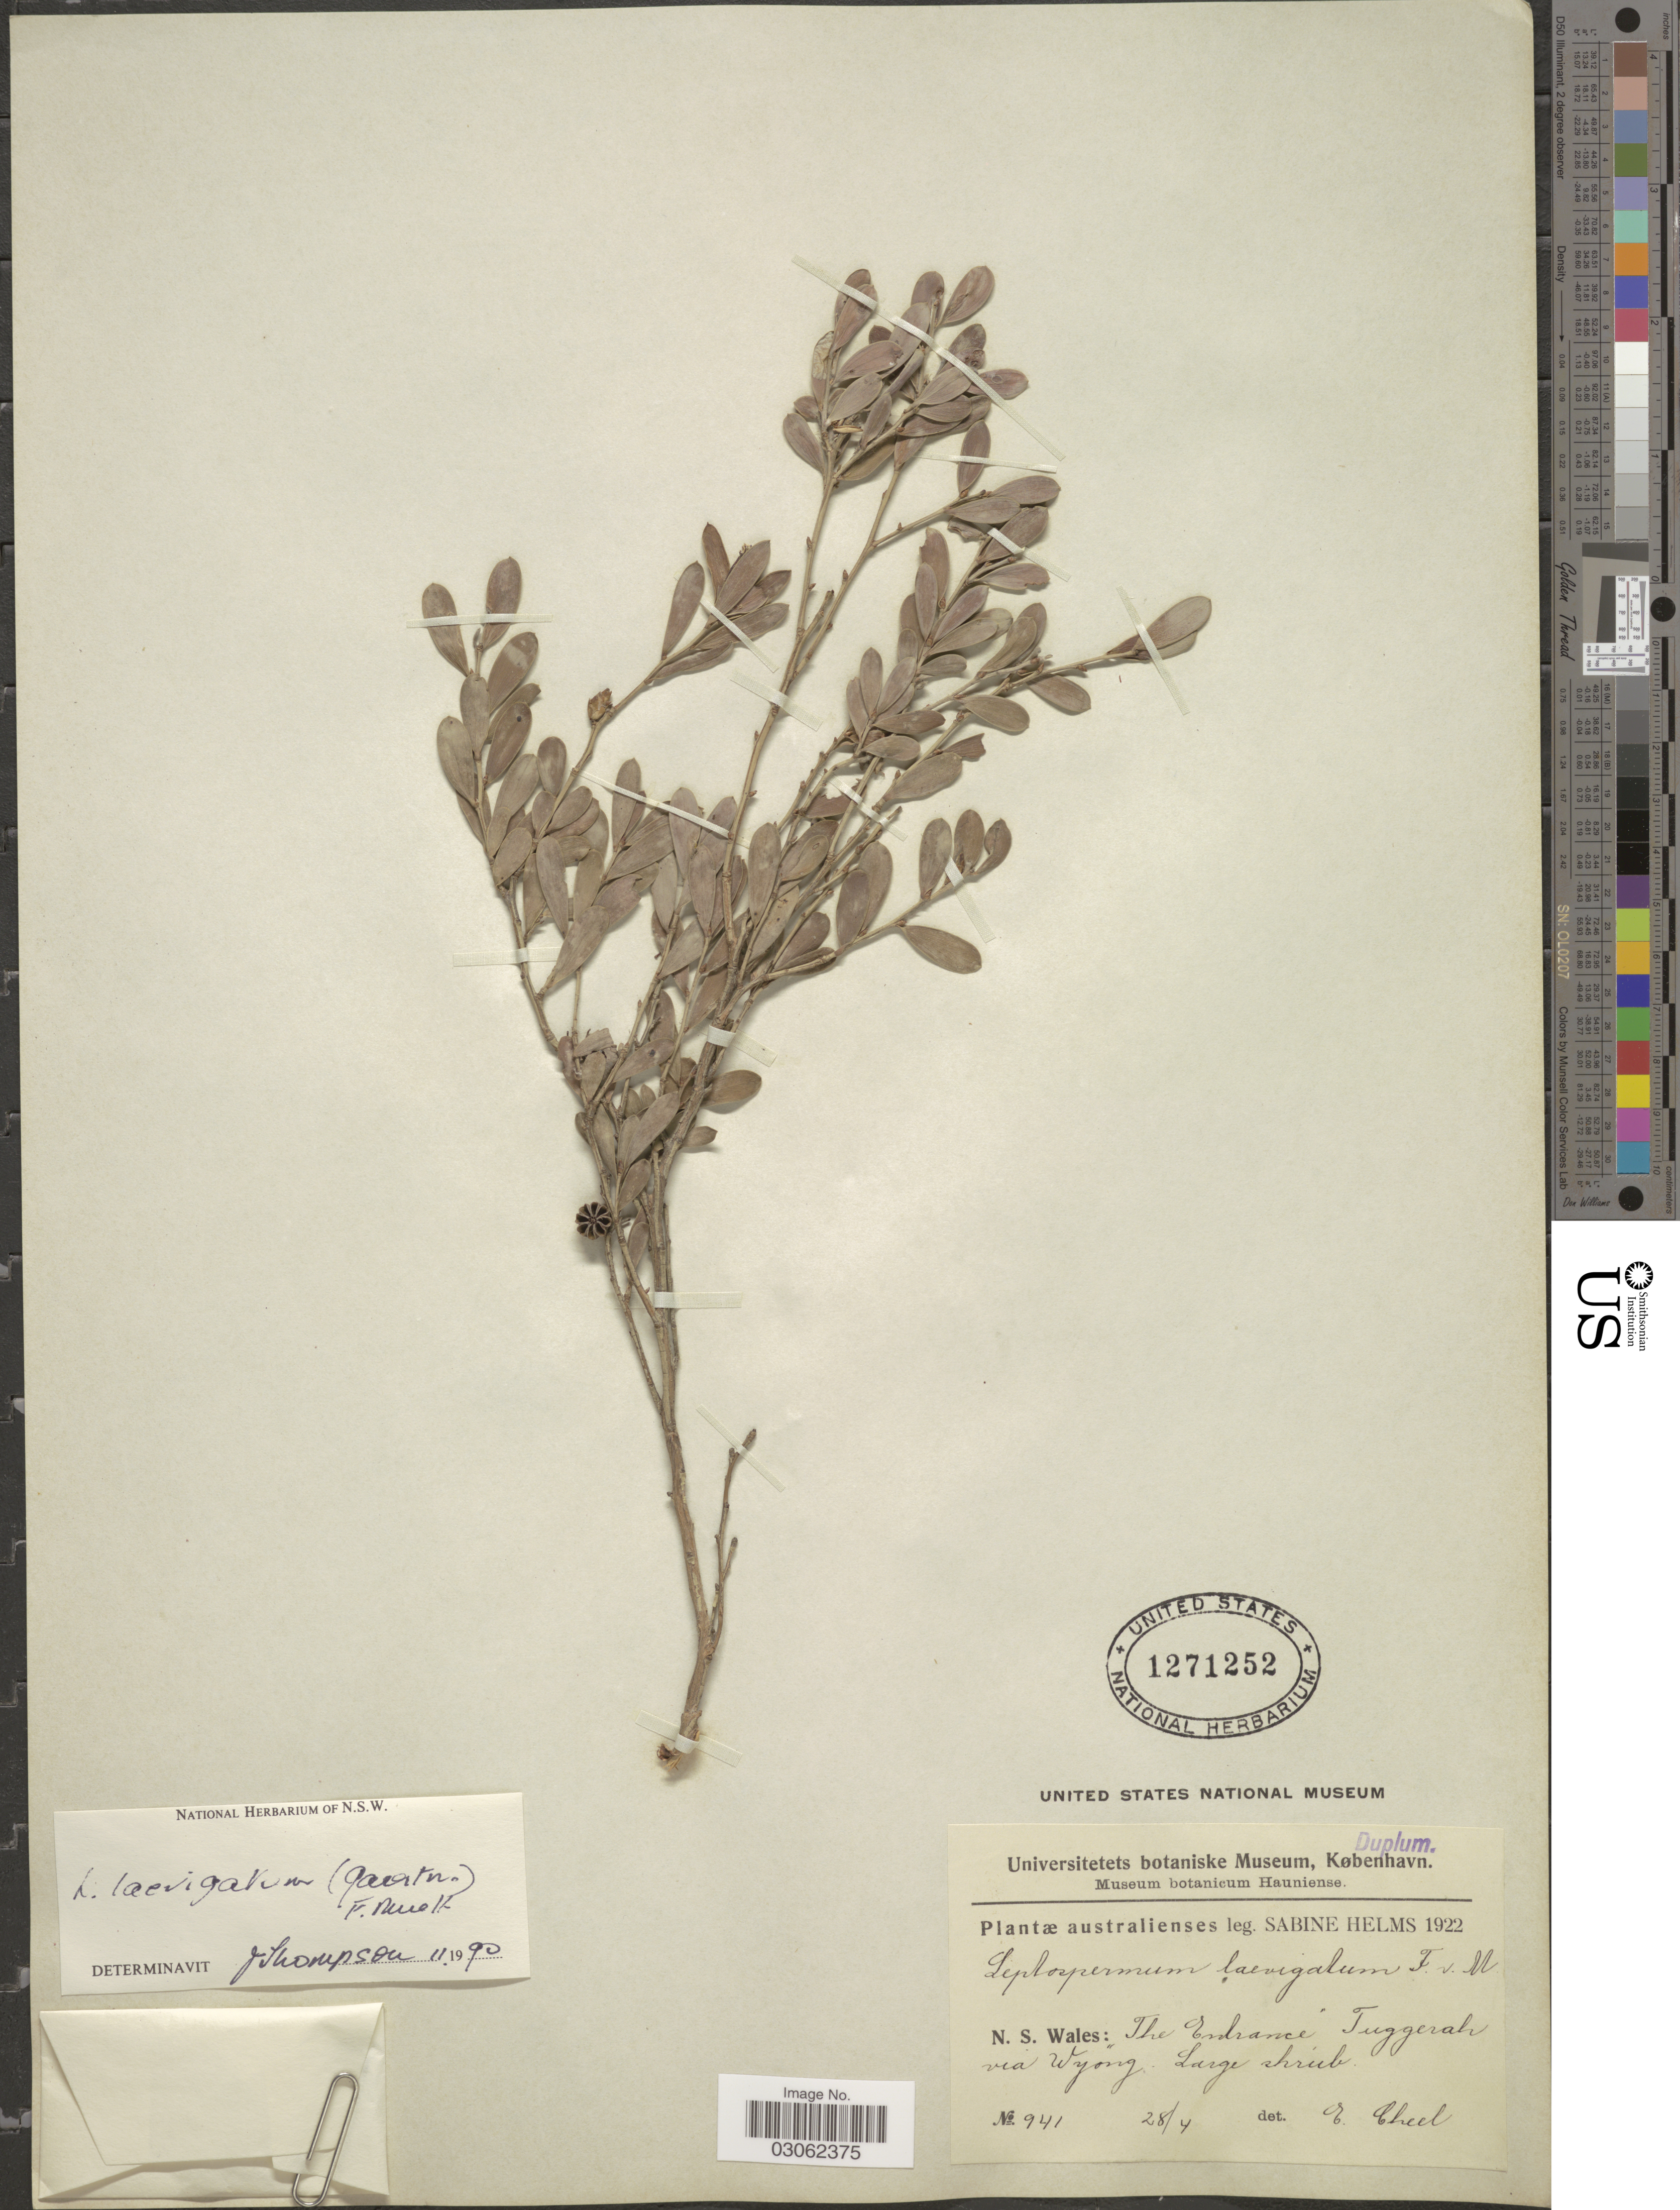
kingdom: Plantae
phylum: Tracheophyta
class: Magnoliopsida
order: Myrtales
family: Myrtaceae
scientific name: Gaudium laevigatum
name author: (Gaertn.) P.G. Wilson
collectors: S. Helms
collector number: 941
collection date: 1922-04-28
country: Australia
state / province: New South Wales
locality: N.S. Wales: The Entrance. Tuggerah via Wyong.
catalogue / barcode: US 1271252